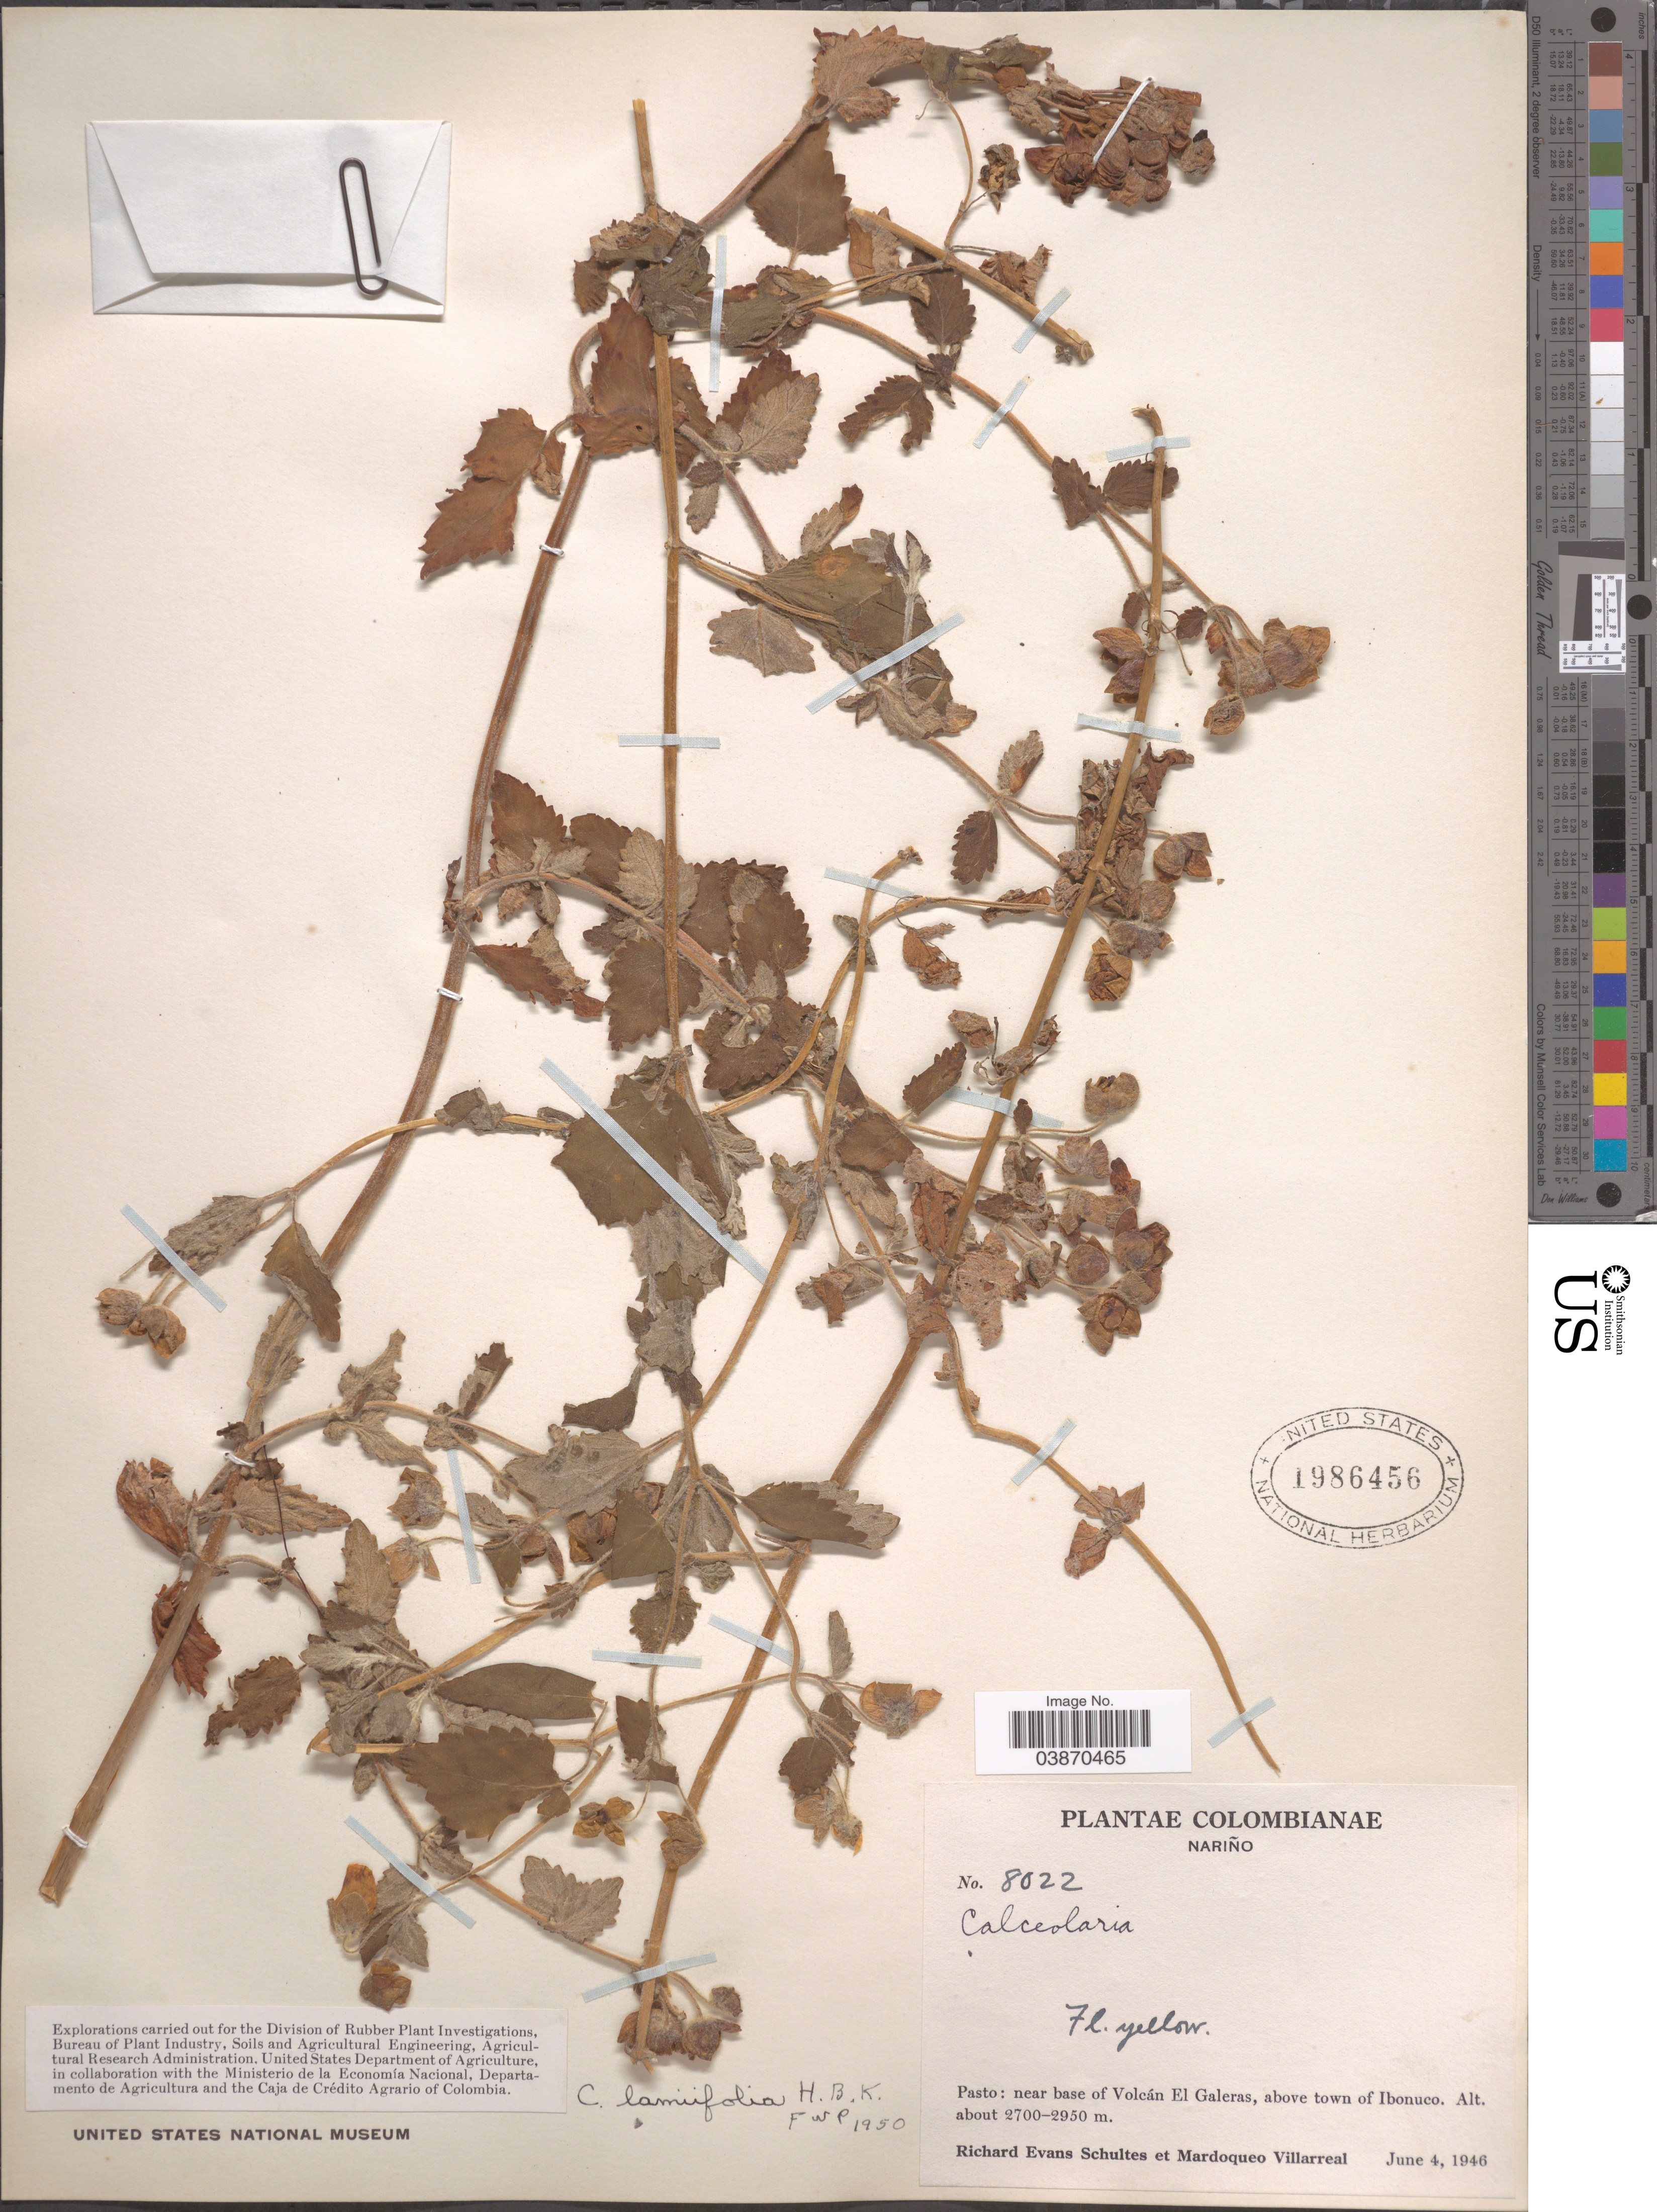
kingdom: Plantae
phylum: Tracheophyta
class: Magnoliopsida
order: Lamiales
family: Calceolariaceae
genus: Calceolaria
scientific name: Calceolaria lamiifolia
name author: Kunth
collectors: R. E. Schultes & M. Villarreal V.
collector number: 8022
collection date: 1946-06-04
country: Colombia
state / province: Nariño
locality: Pasto: near base of Volcán El Galeras, above town of Ibonuco.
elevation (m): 2700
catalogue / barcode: US 1986456